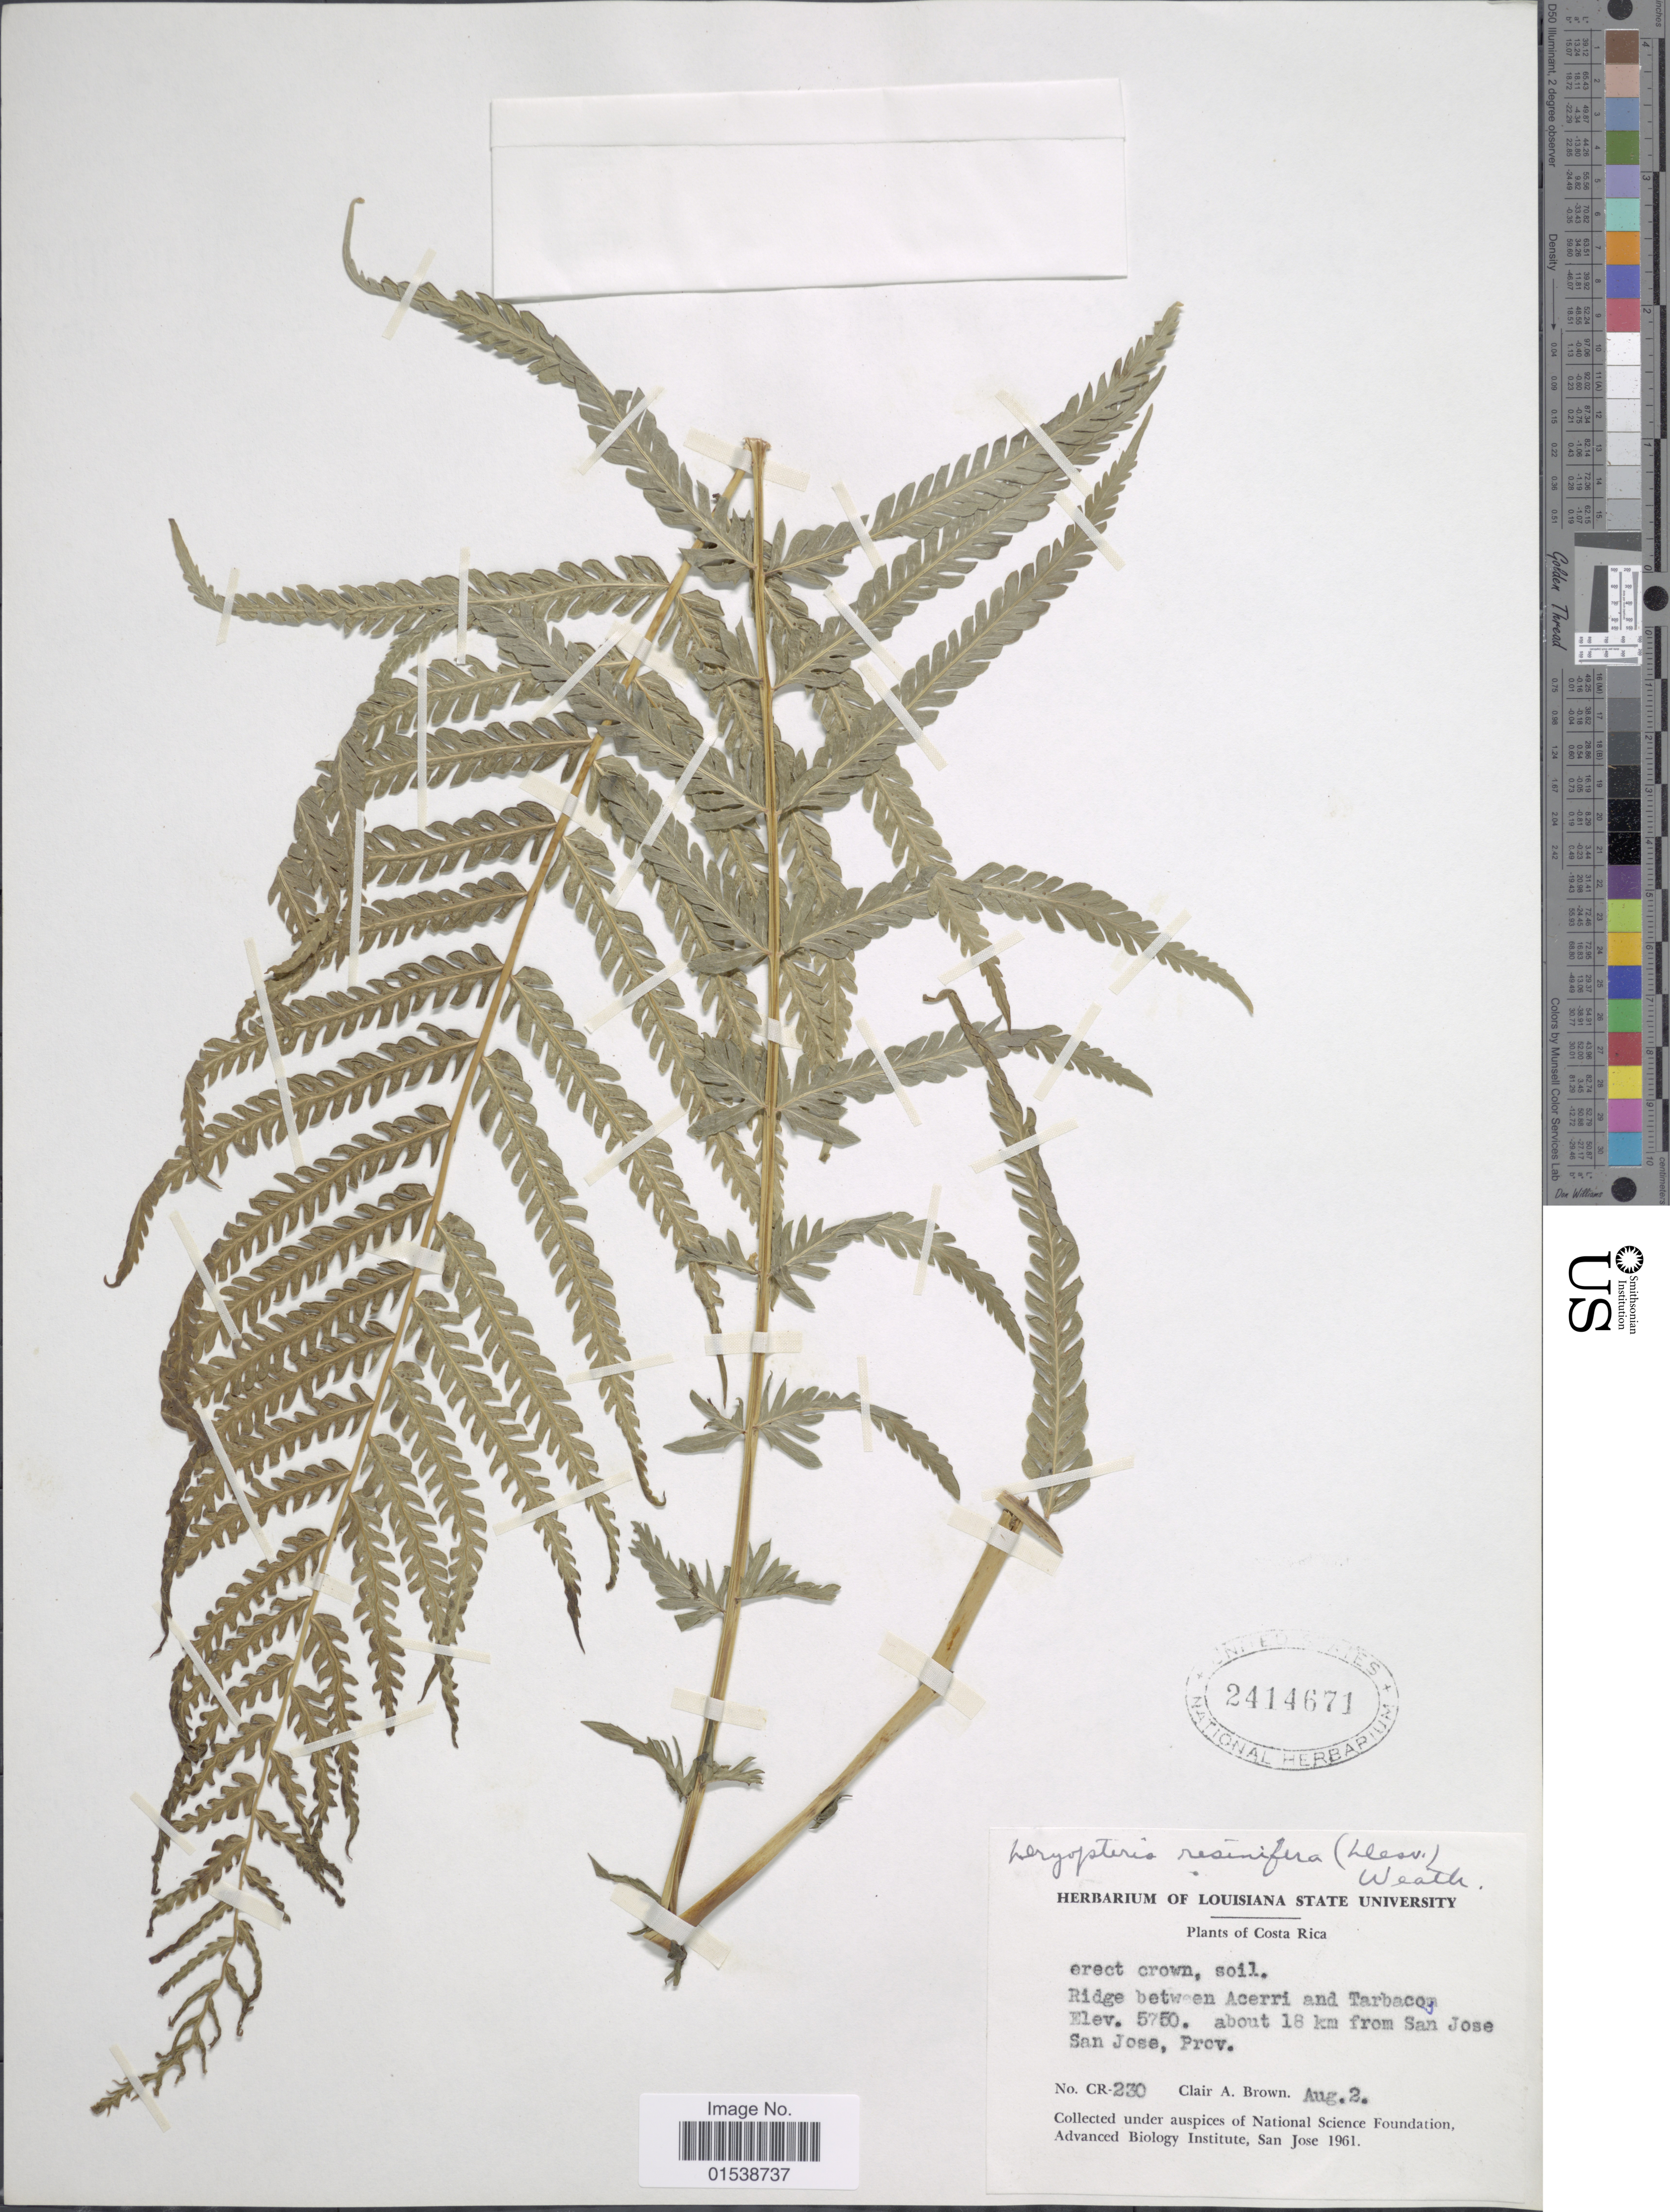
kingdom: Plantae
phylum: Tracheophyta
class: Polypodiopsida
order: Polypodiales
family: Thelypteridaceae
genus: Amauropelta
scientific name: Amauropelta resinifera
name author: (Desv.) Pic. Serm.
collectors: C. A. Brown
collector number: CR-230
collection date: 1961-08-02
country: Costa Rica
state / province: San José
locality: Ridge between Acerri and Tarbaco, about 18 km from San Jose, San Jose Prov.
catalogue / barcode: US 2414671